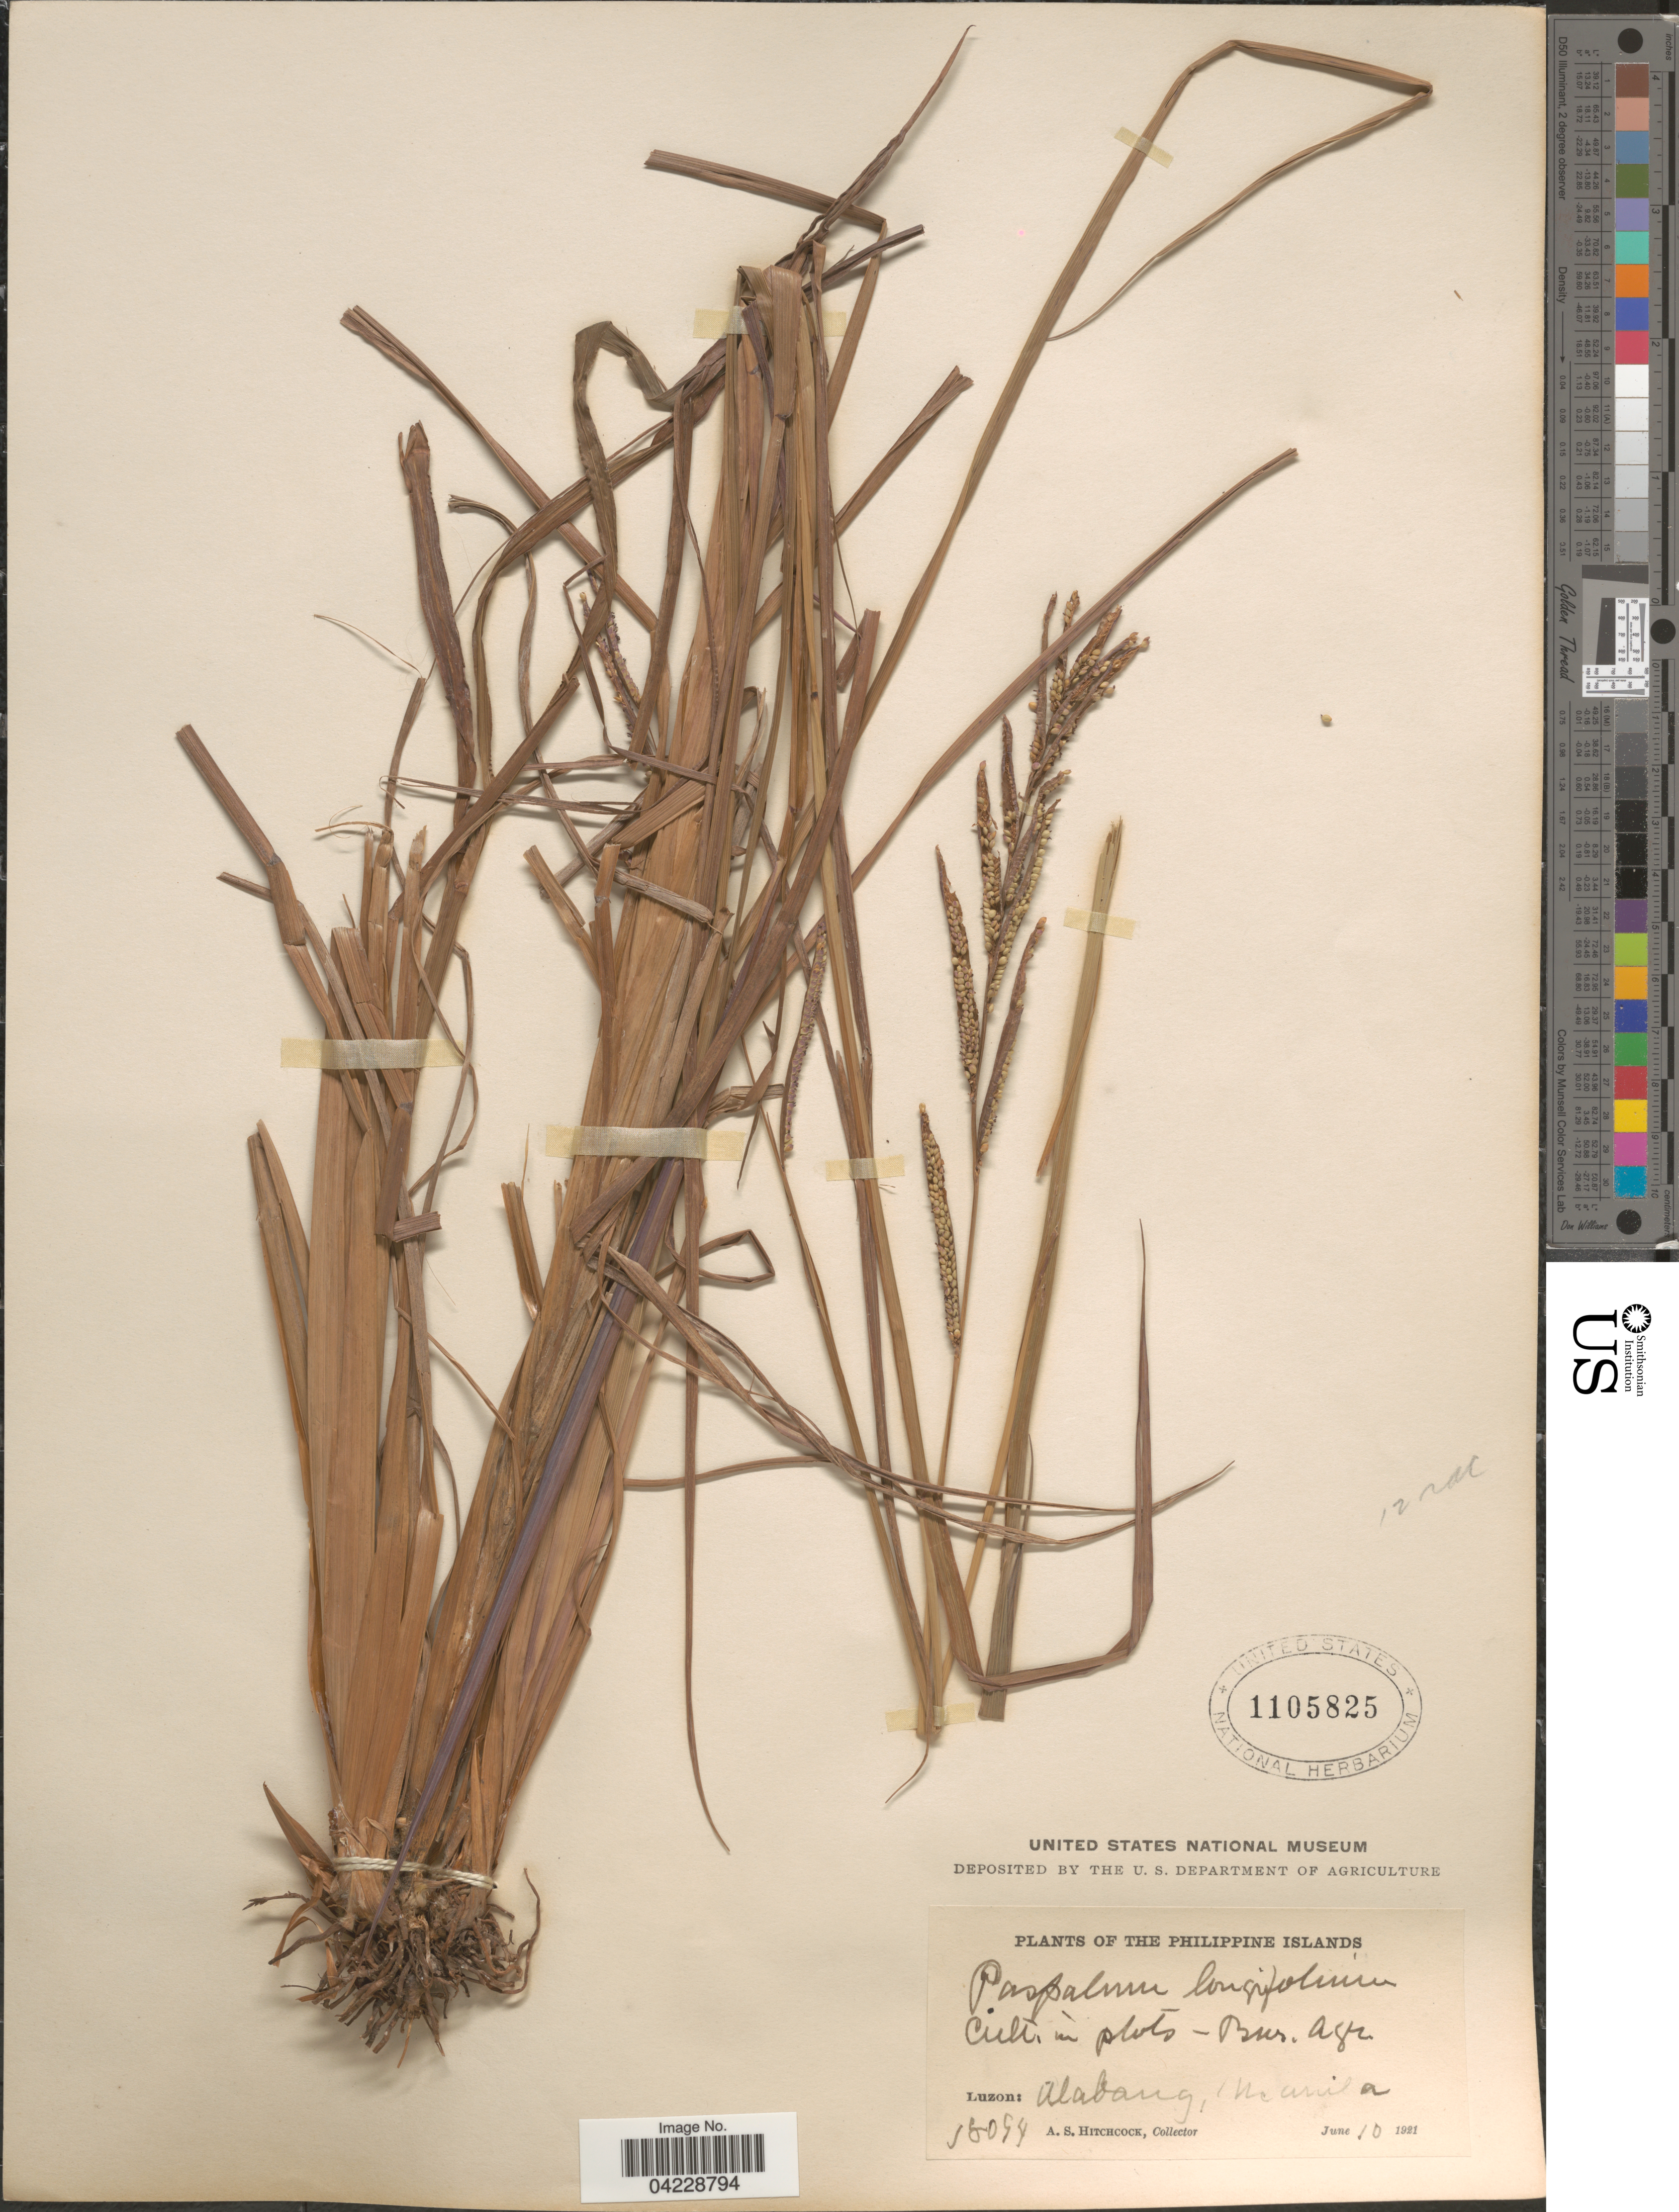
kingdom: Plantae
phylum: Tracheophyta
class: Liliopsida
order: Poales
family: Poaceae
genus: Paspalum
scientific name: Paspalum longifolium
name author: Roxb.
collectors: A. S. Hitchcock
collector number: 18094*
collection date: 1921-06-10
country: Philippines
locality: In plots - Bur. Agr. Luzon: Alabang, Manila.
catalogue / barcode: US 1105825